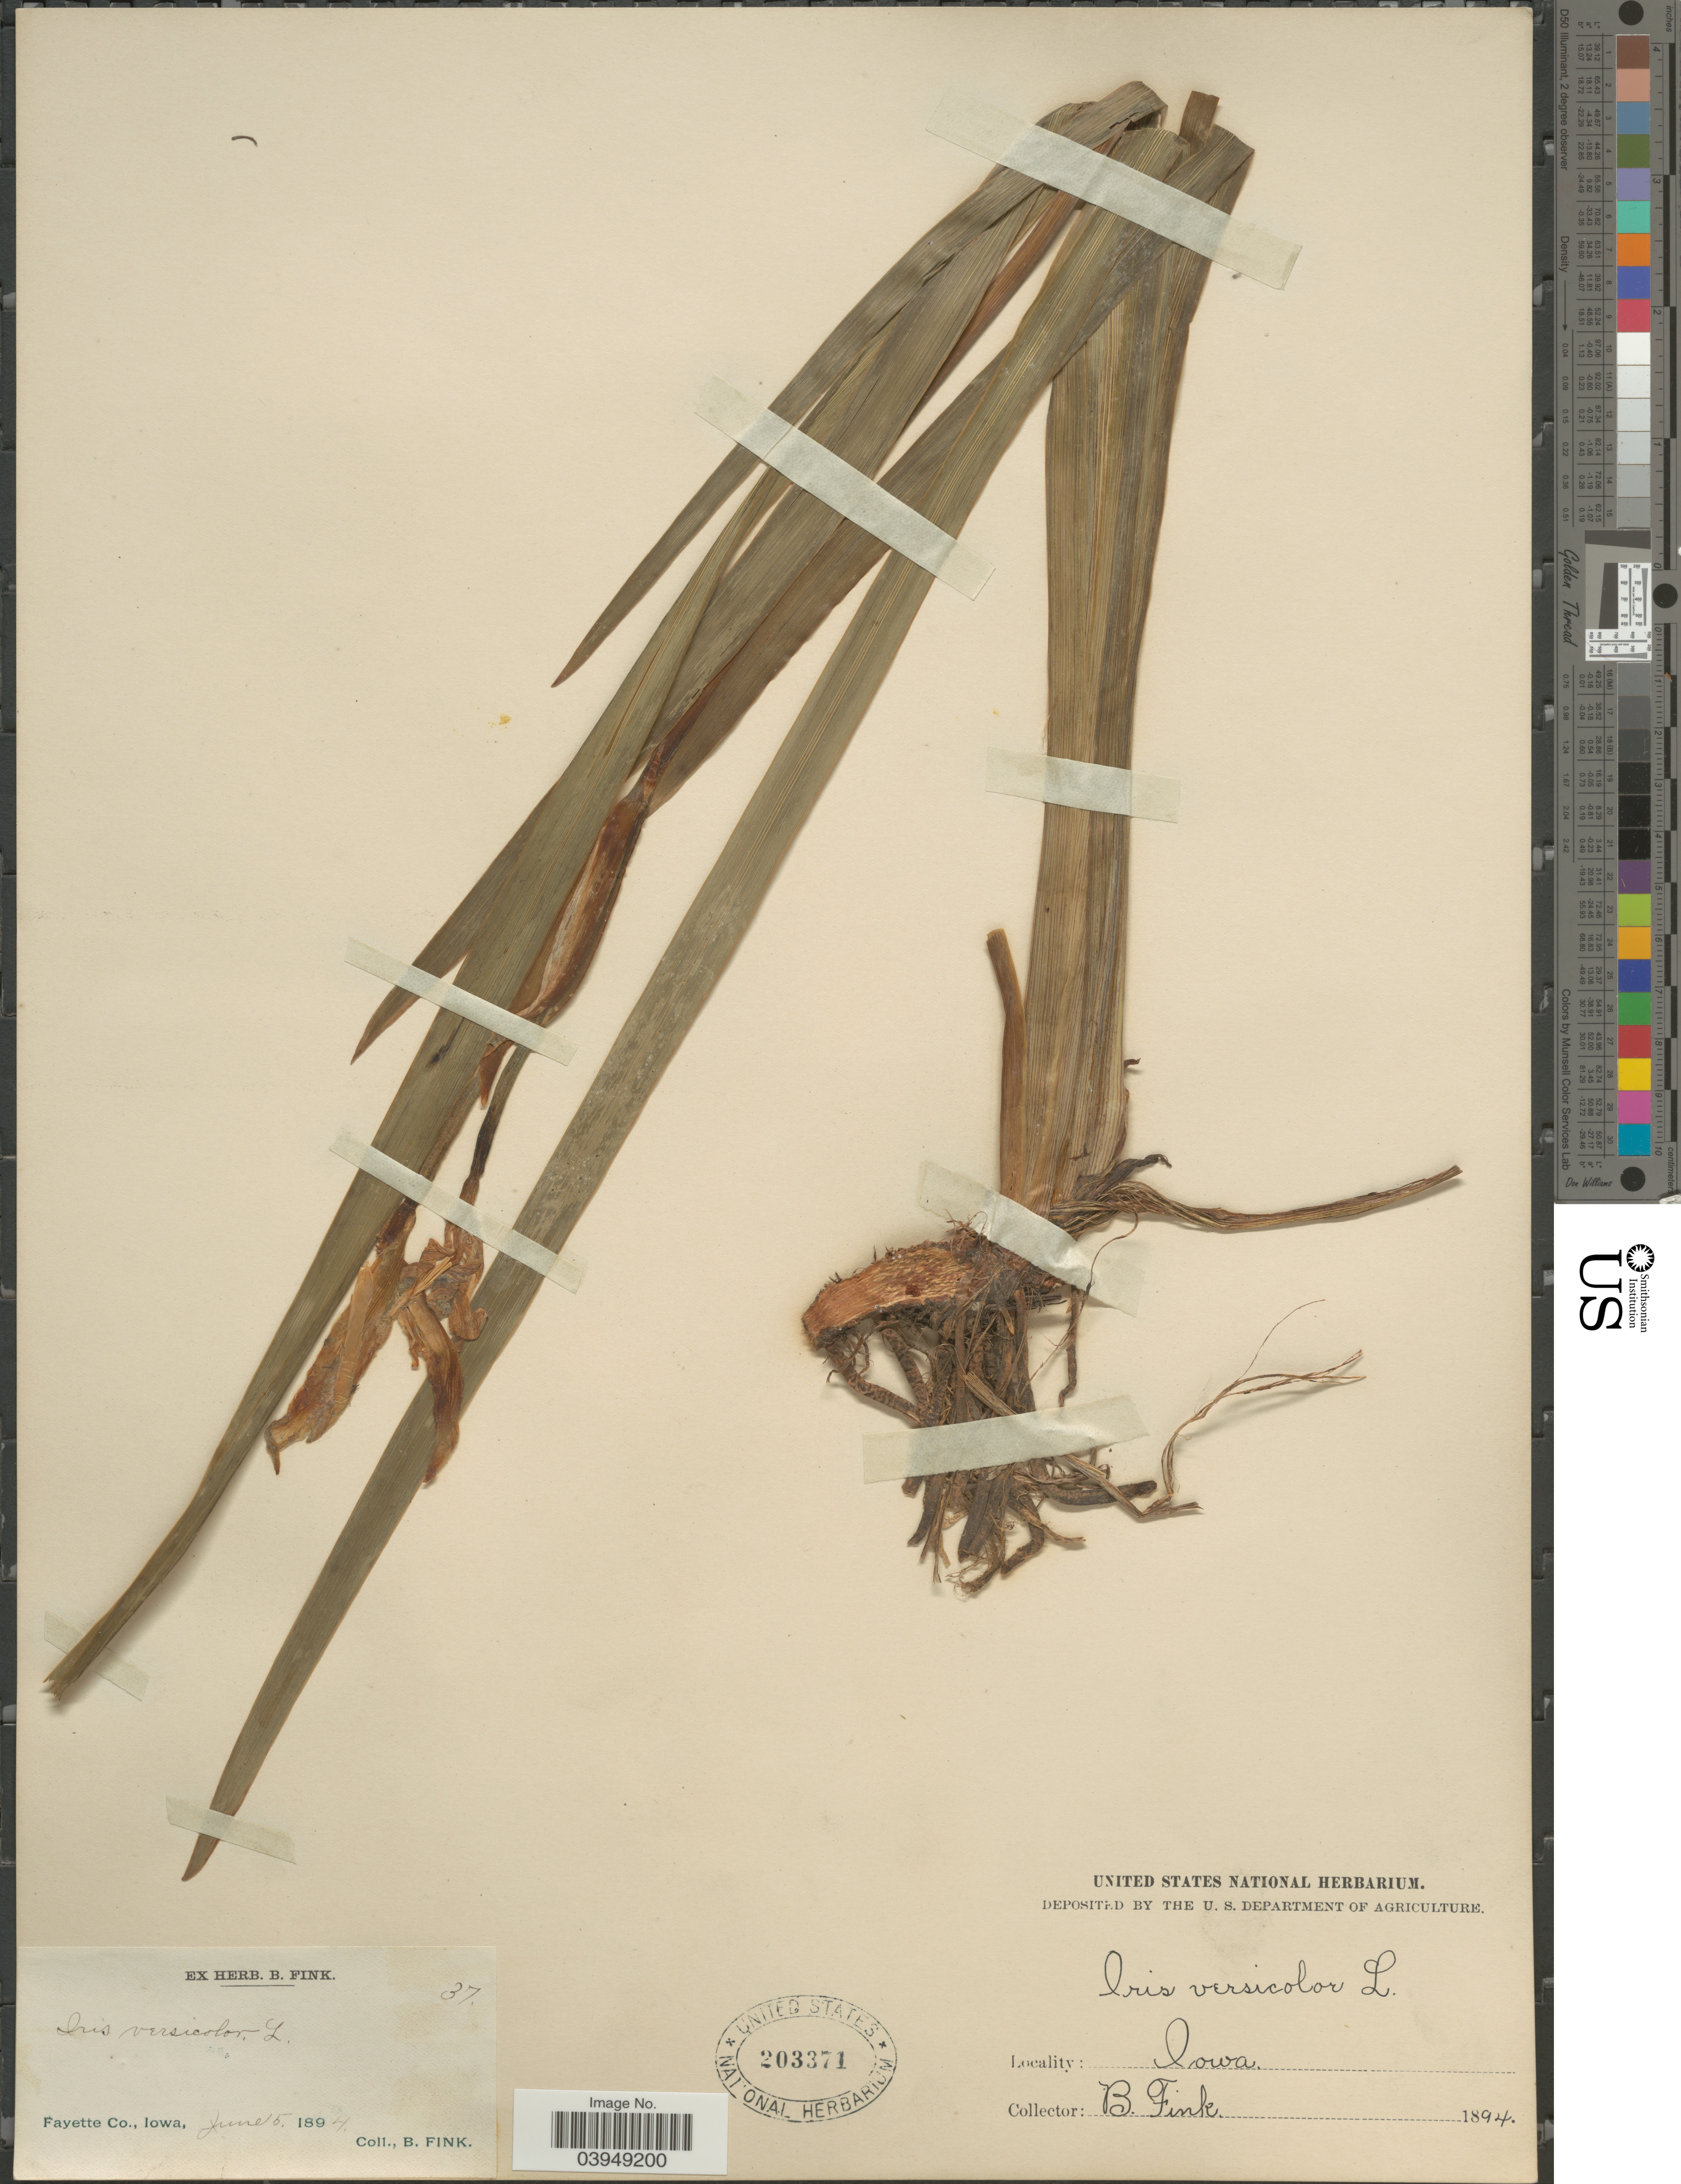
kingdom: Plantae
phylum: Tracheophyta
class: Liliopsida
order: Asparagales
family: Iridaceae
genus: Iris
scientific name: Iris versicolor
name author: L.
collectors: B. Fink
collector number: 37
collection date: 1894-06-15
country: United States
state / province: Iowa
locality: Fayette Co.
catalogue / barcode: US 203371